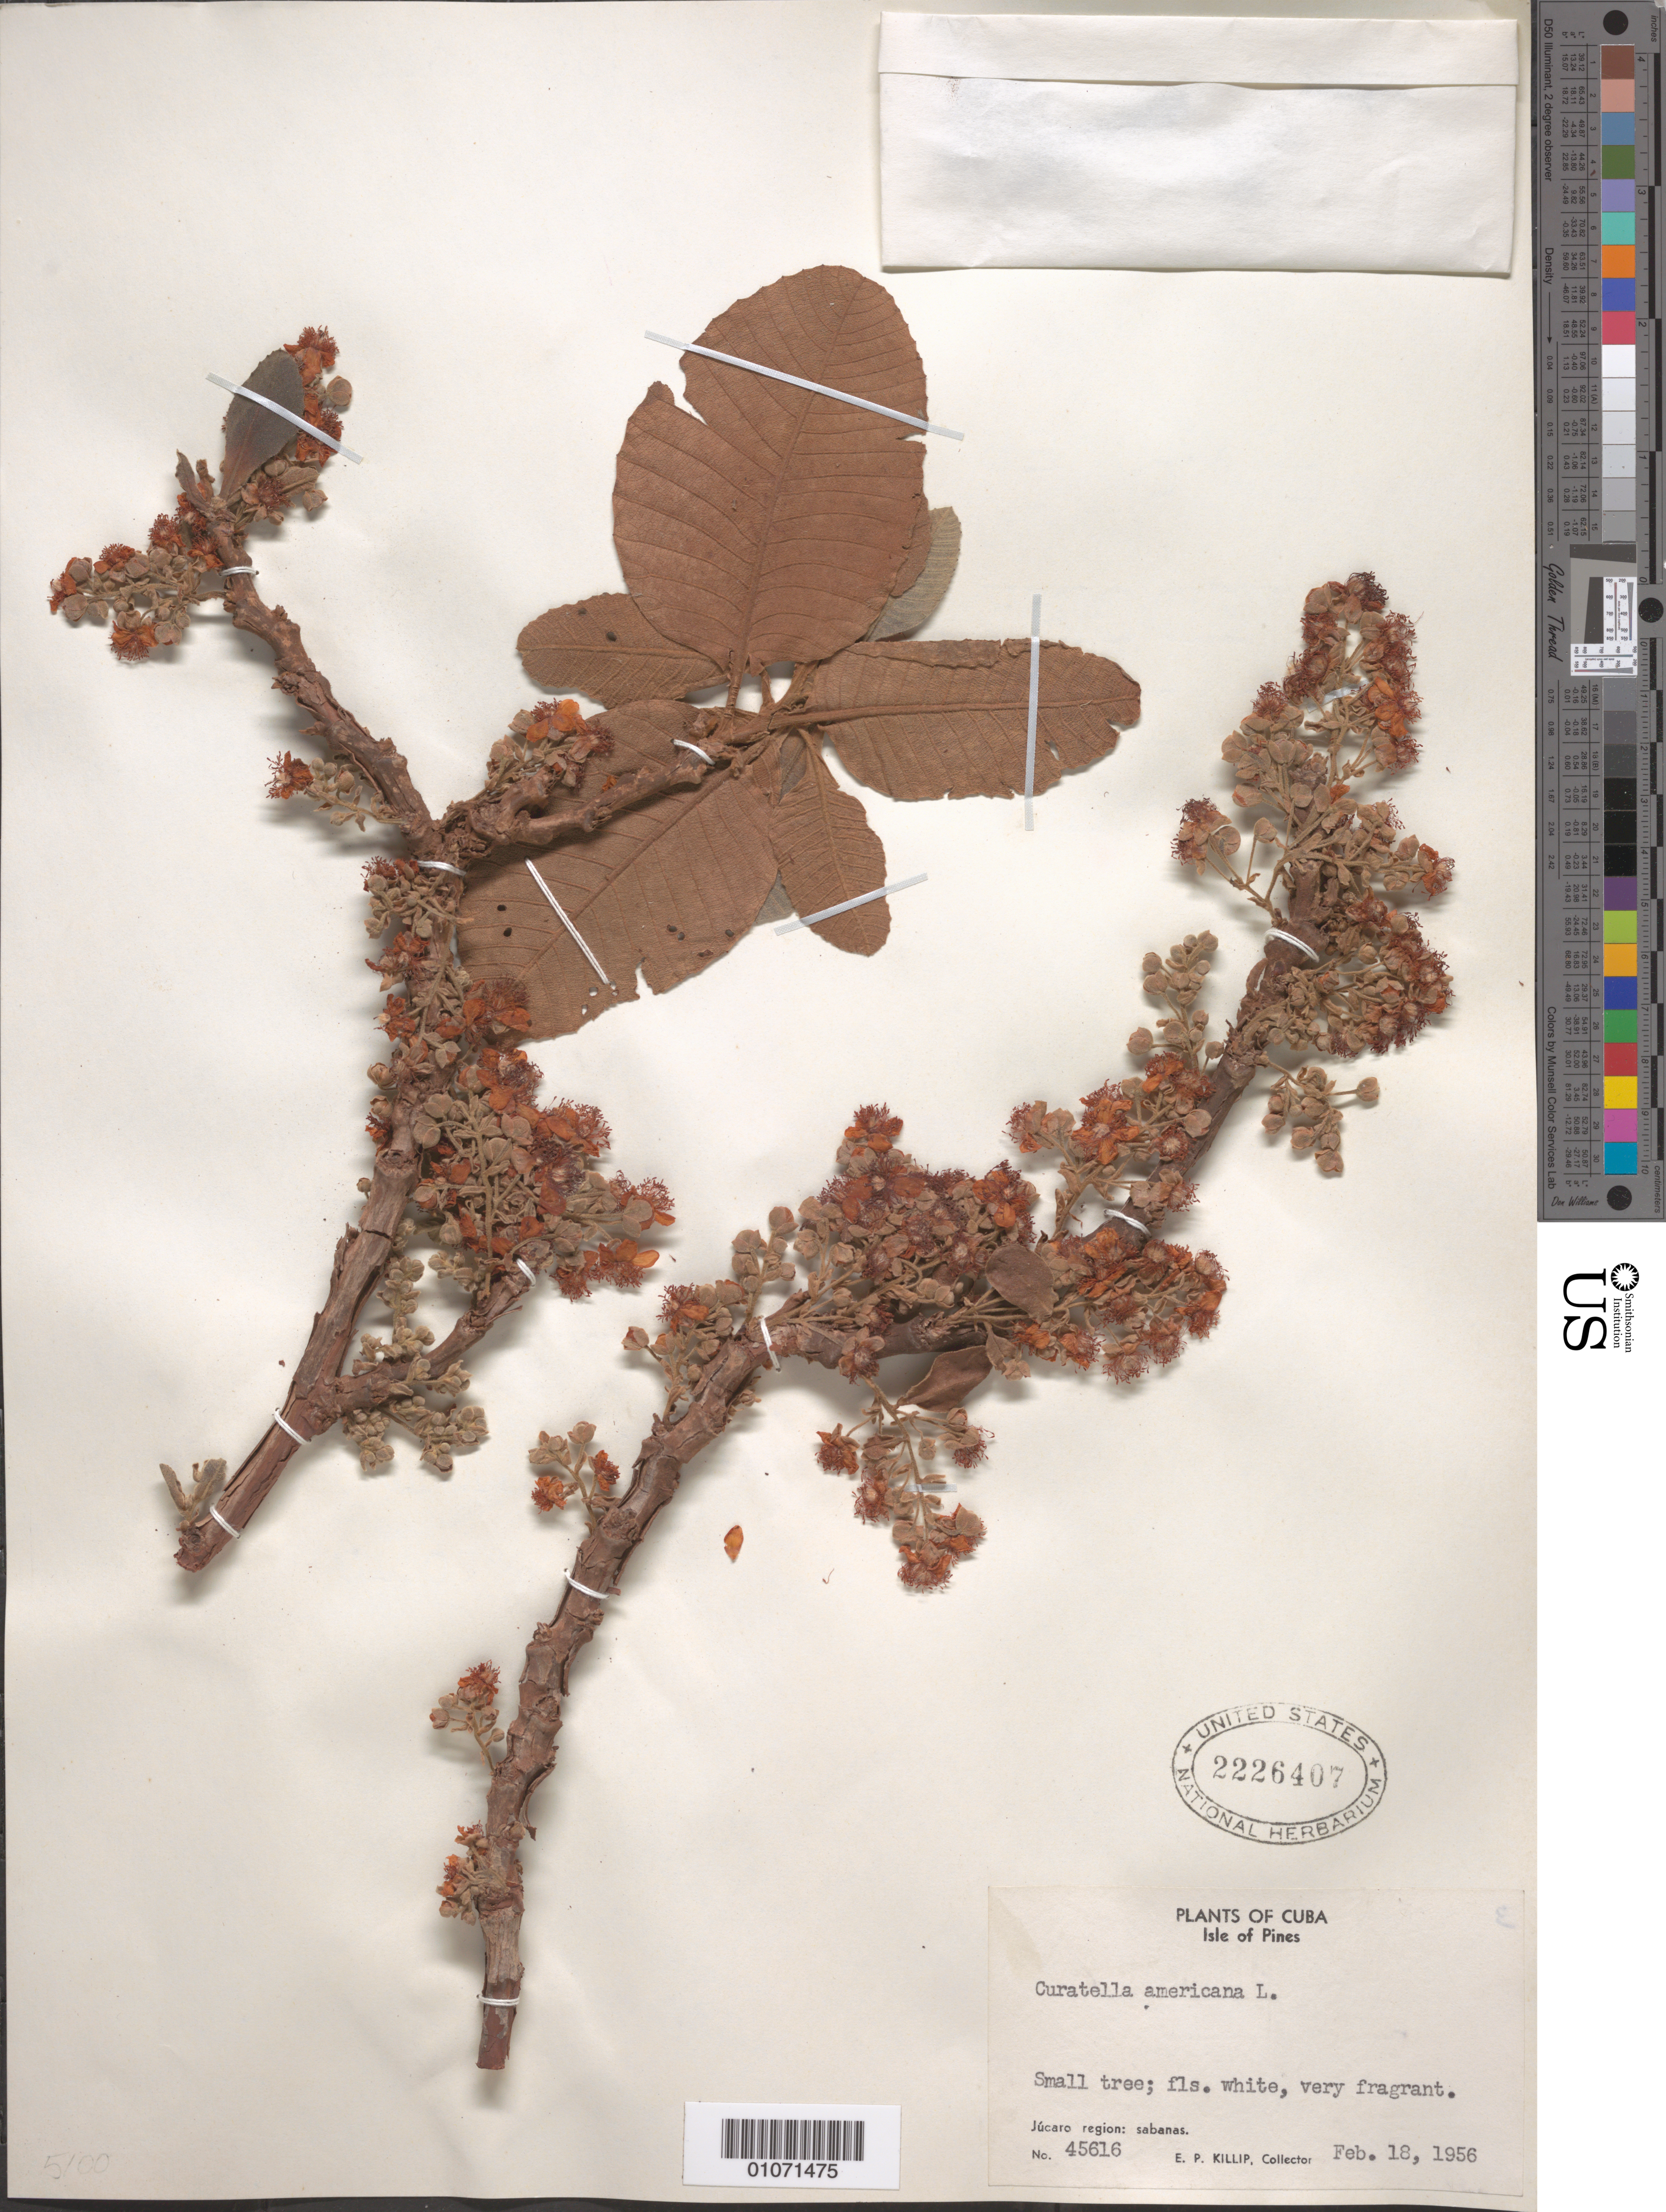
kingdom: Plantae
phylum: Tracheophyta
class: Magnoliopsida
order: Dilleniales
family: Dilleniaceae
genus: Curatella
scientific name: Curatella americana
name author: L.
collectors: E. P. Killip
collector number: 45616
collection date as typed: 18 Feb 1956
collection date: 1956-02-18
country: Cuba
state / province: Isla de La Juventud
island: Isla de la Juventud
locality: Júcaro region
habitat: Sabanas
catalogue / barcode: US 2226407